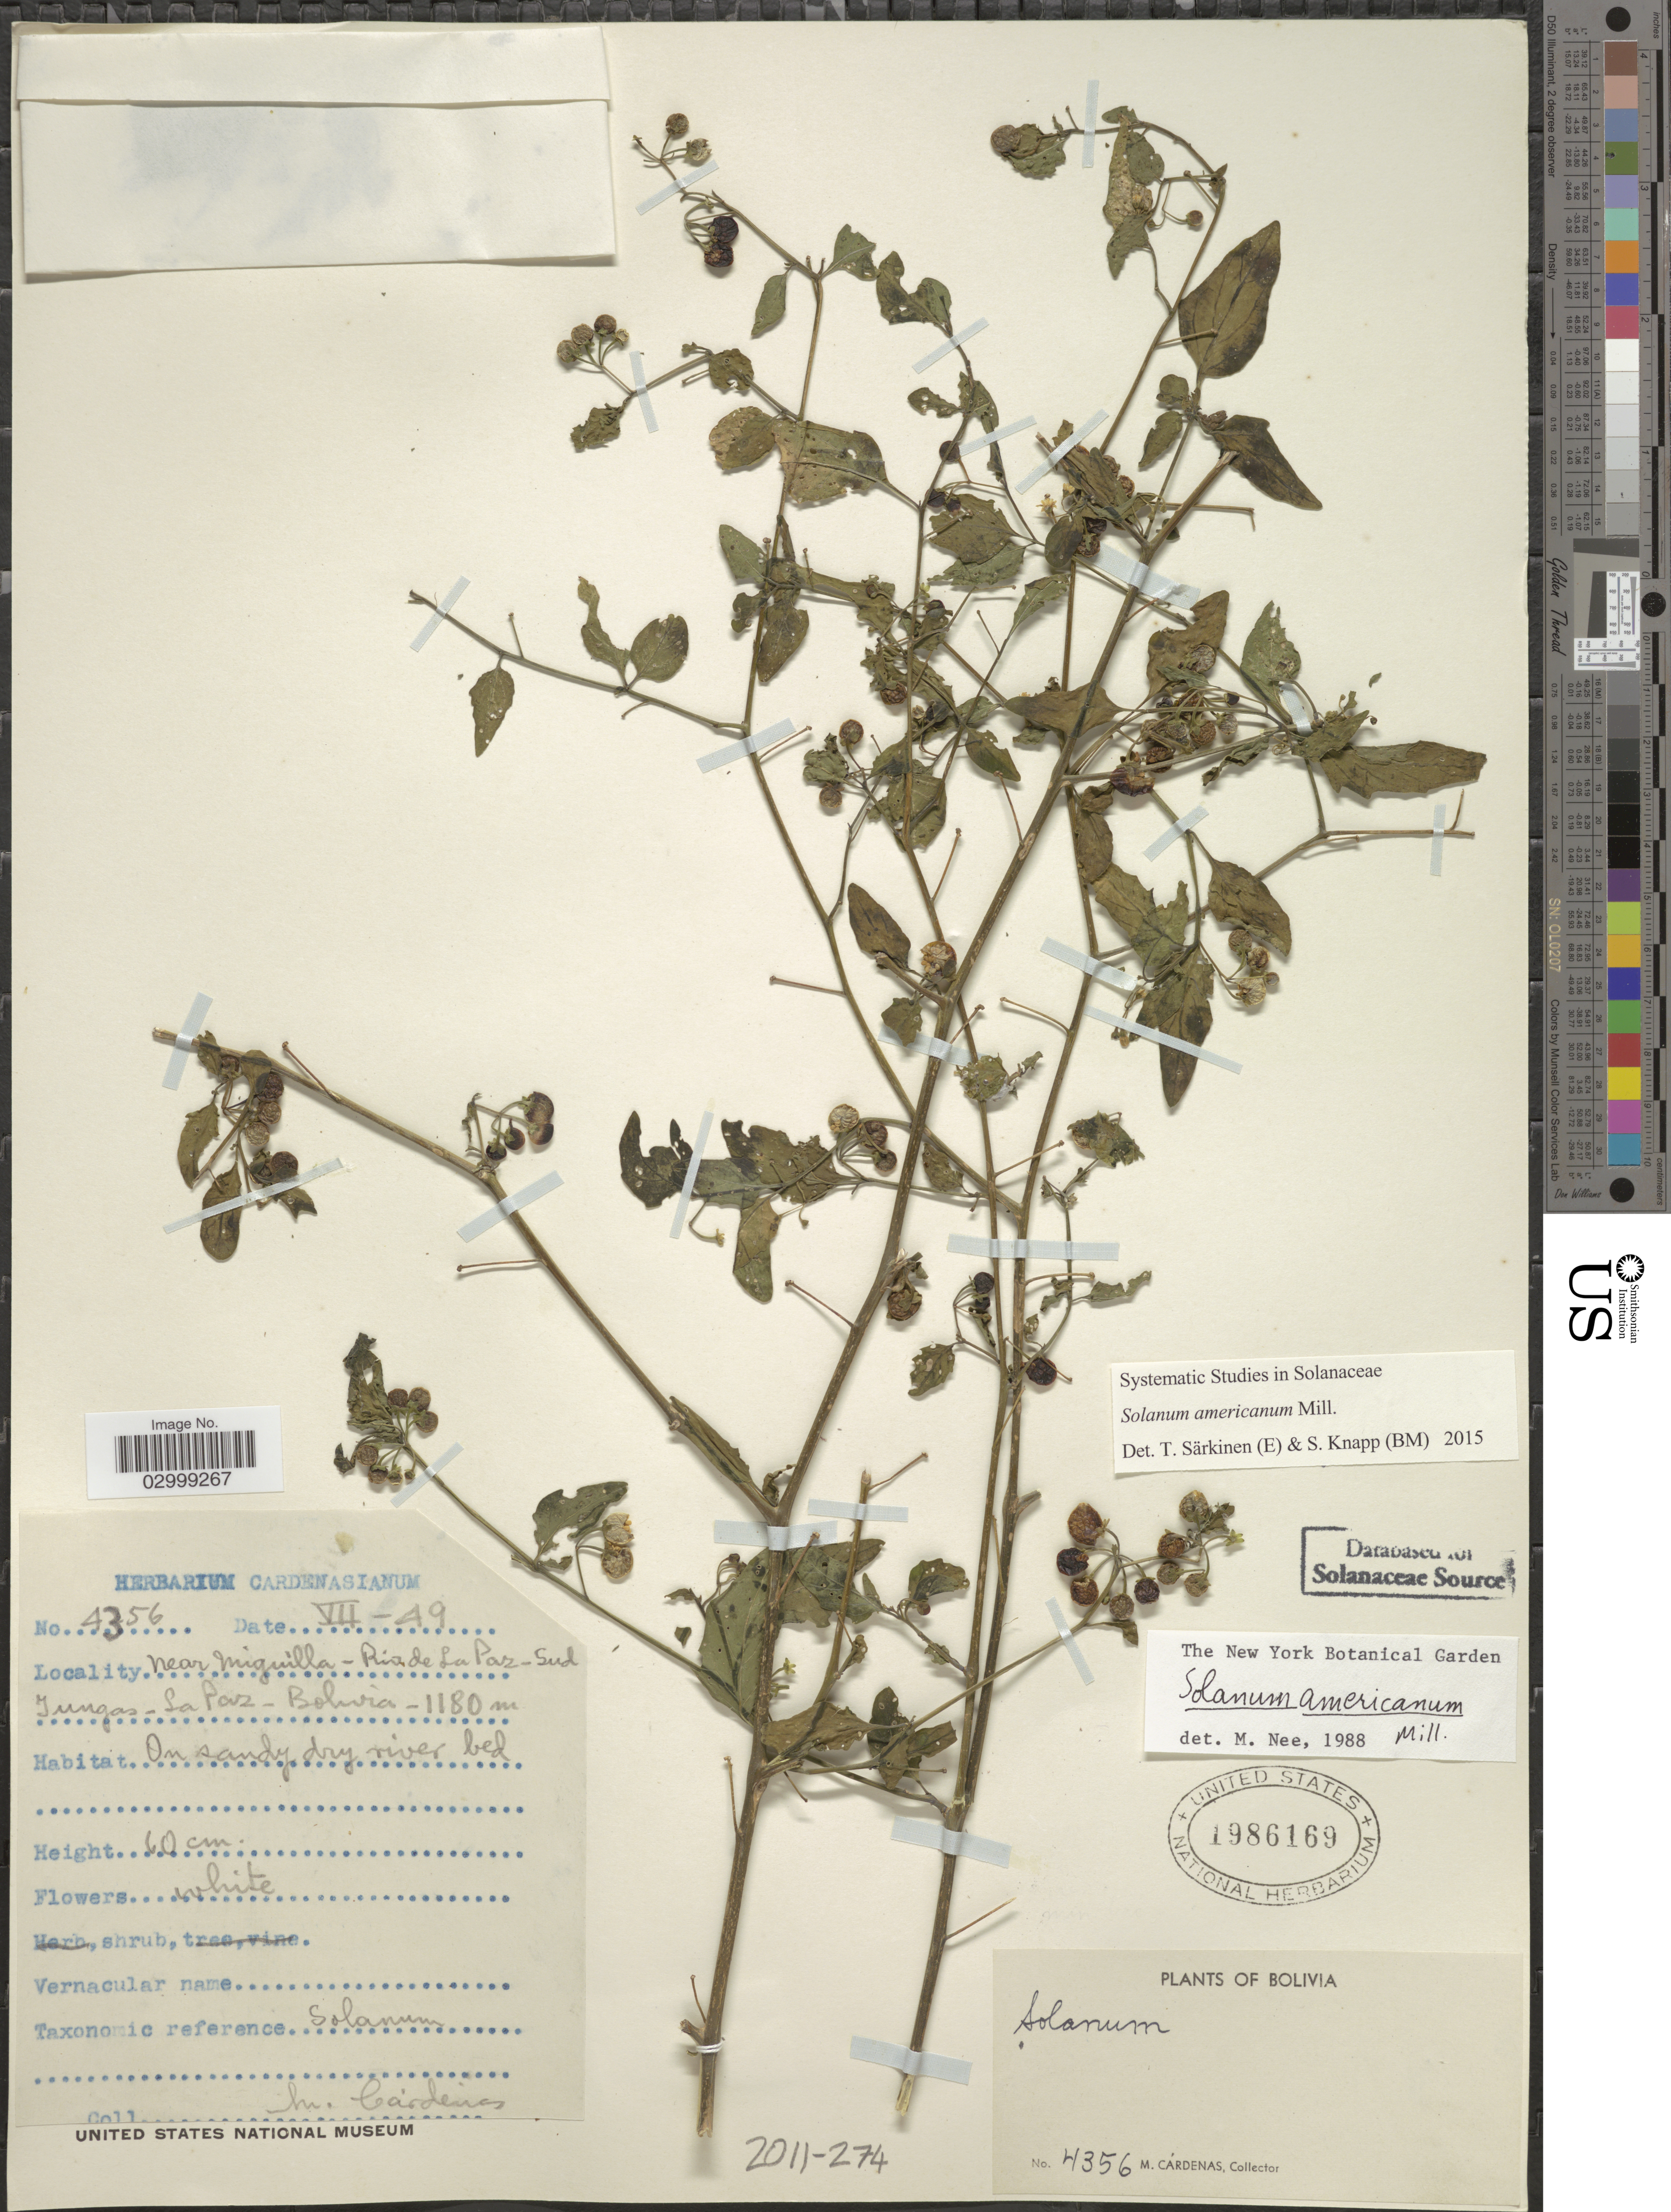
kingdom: Plantae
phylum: Tracheophyta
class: Magnoliopsida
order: Solanales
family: Solanaceae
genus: Solanum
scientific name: Solanum americanum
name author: Mill.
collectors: M. Cárdenas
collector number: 4356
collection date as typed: Transcribed d/m/y: /7/49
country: Bolivia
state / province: La Paz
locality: Near Miguilla, Rio de La Paz, Sud Yungas.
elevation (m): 1180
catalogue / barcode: US 1986169